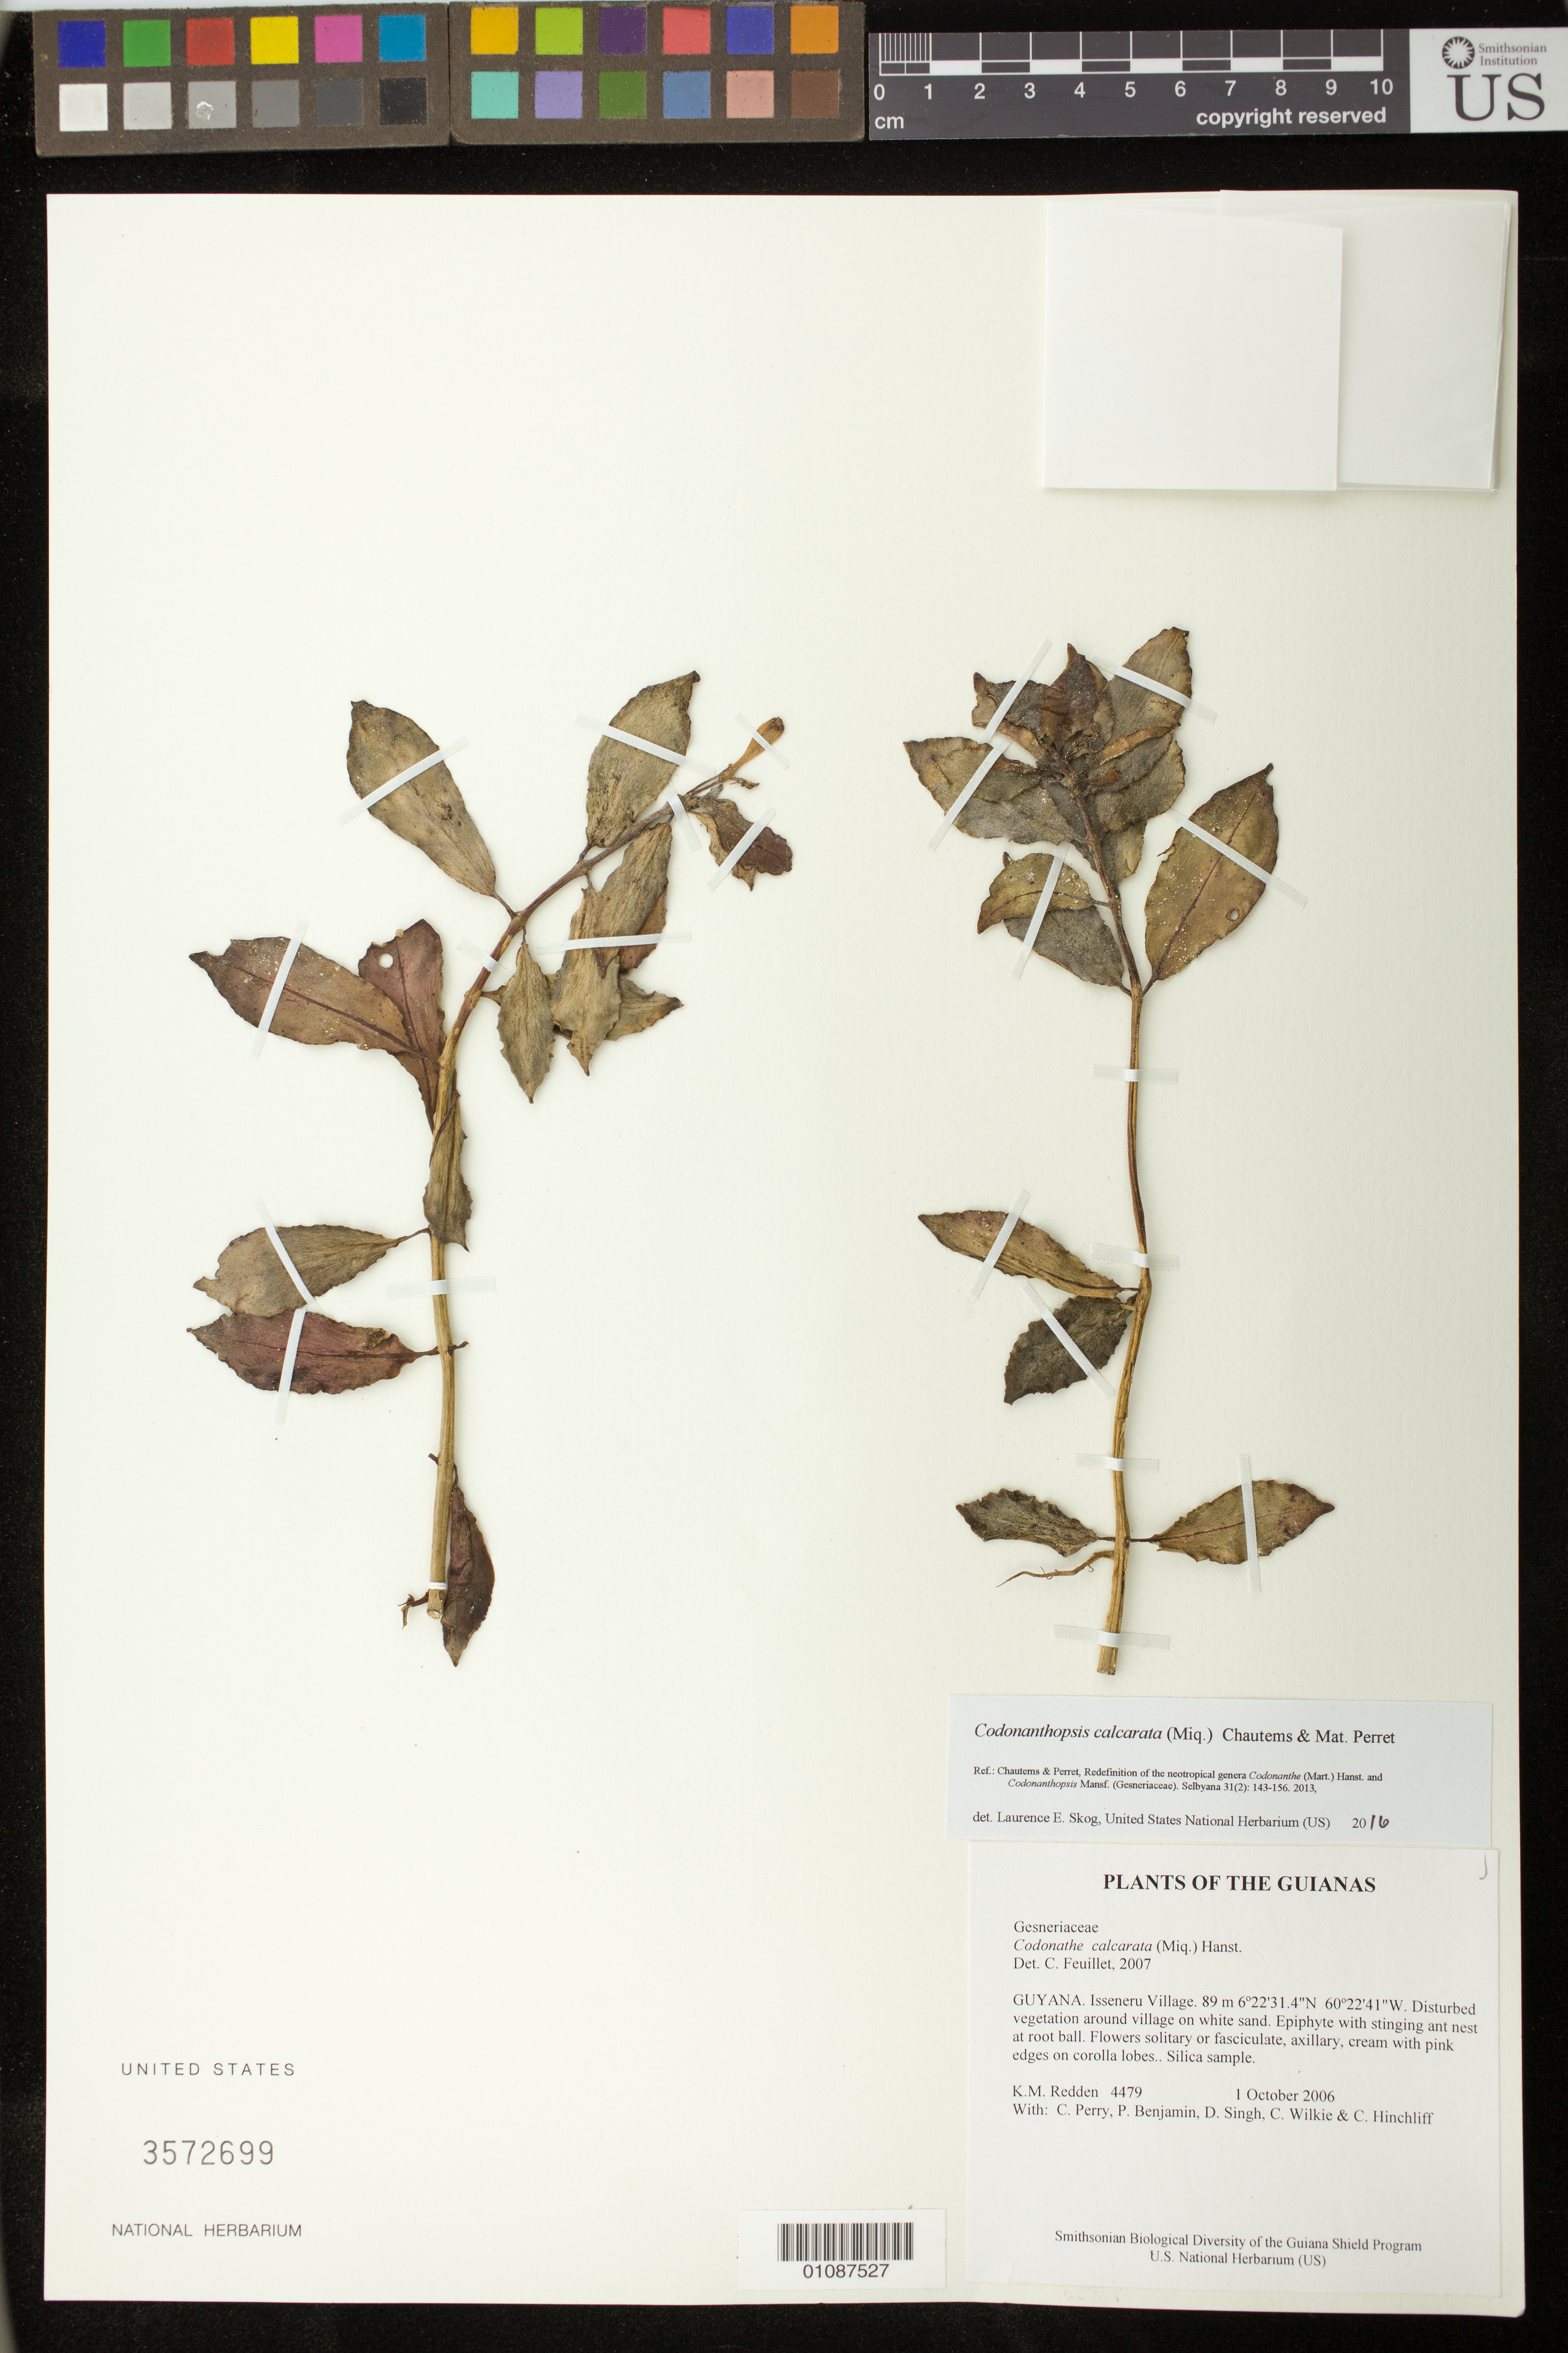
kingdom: Plantae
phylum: Tracheophyta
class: Magnoliopsida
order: Lamiales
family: Gesneriaceae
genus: Codonanthopsis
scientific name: Codonanthopsis calcarata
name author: (Miq.) Chautems & Mat.Perret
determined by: Skog, Laurence E.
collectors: K. M. Redden & et al.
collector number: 4479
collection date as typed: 01 Oct 2006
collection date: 2006-10-01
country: Guyana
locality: Isseneru Village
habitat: Disturbed vegetation around village on white sand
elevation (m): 89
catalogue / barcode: US 3572699